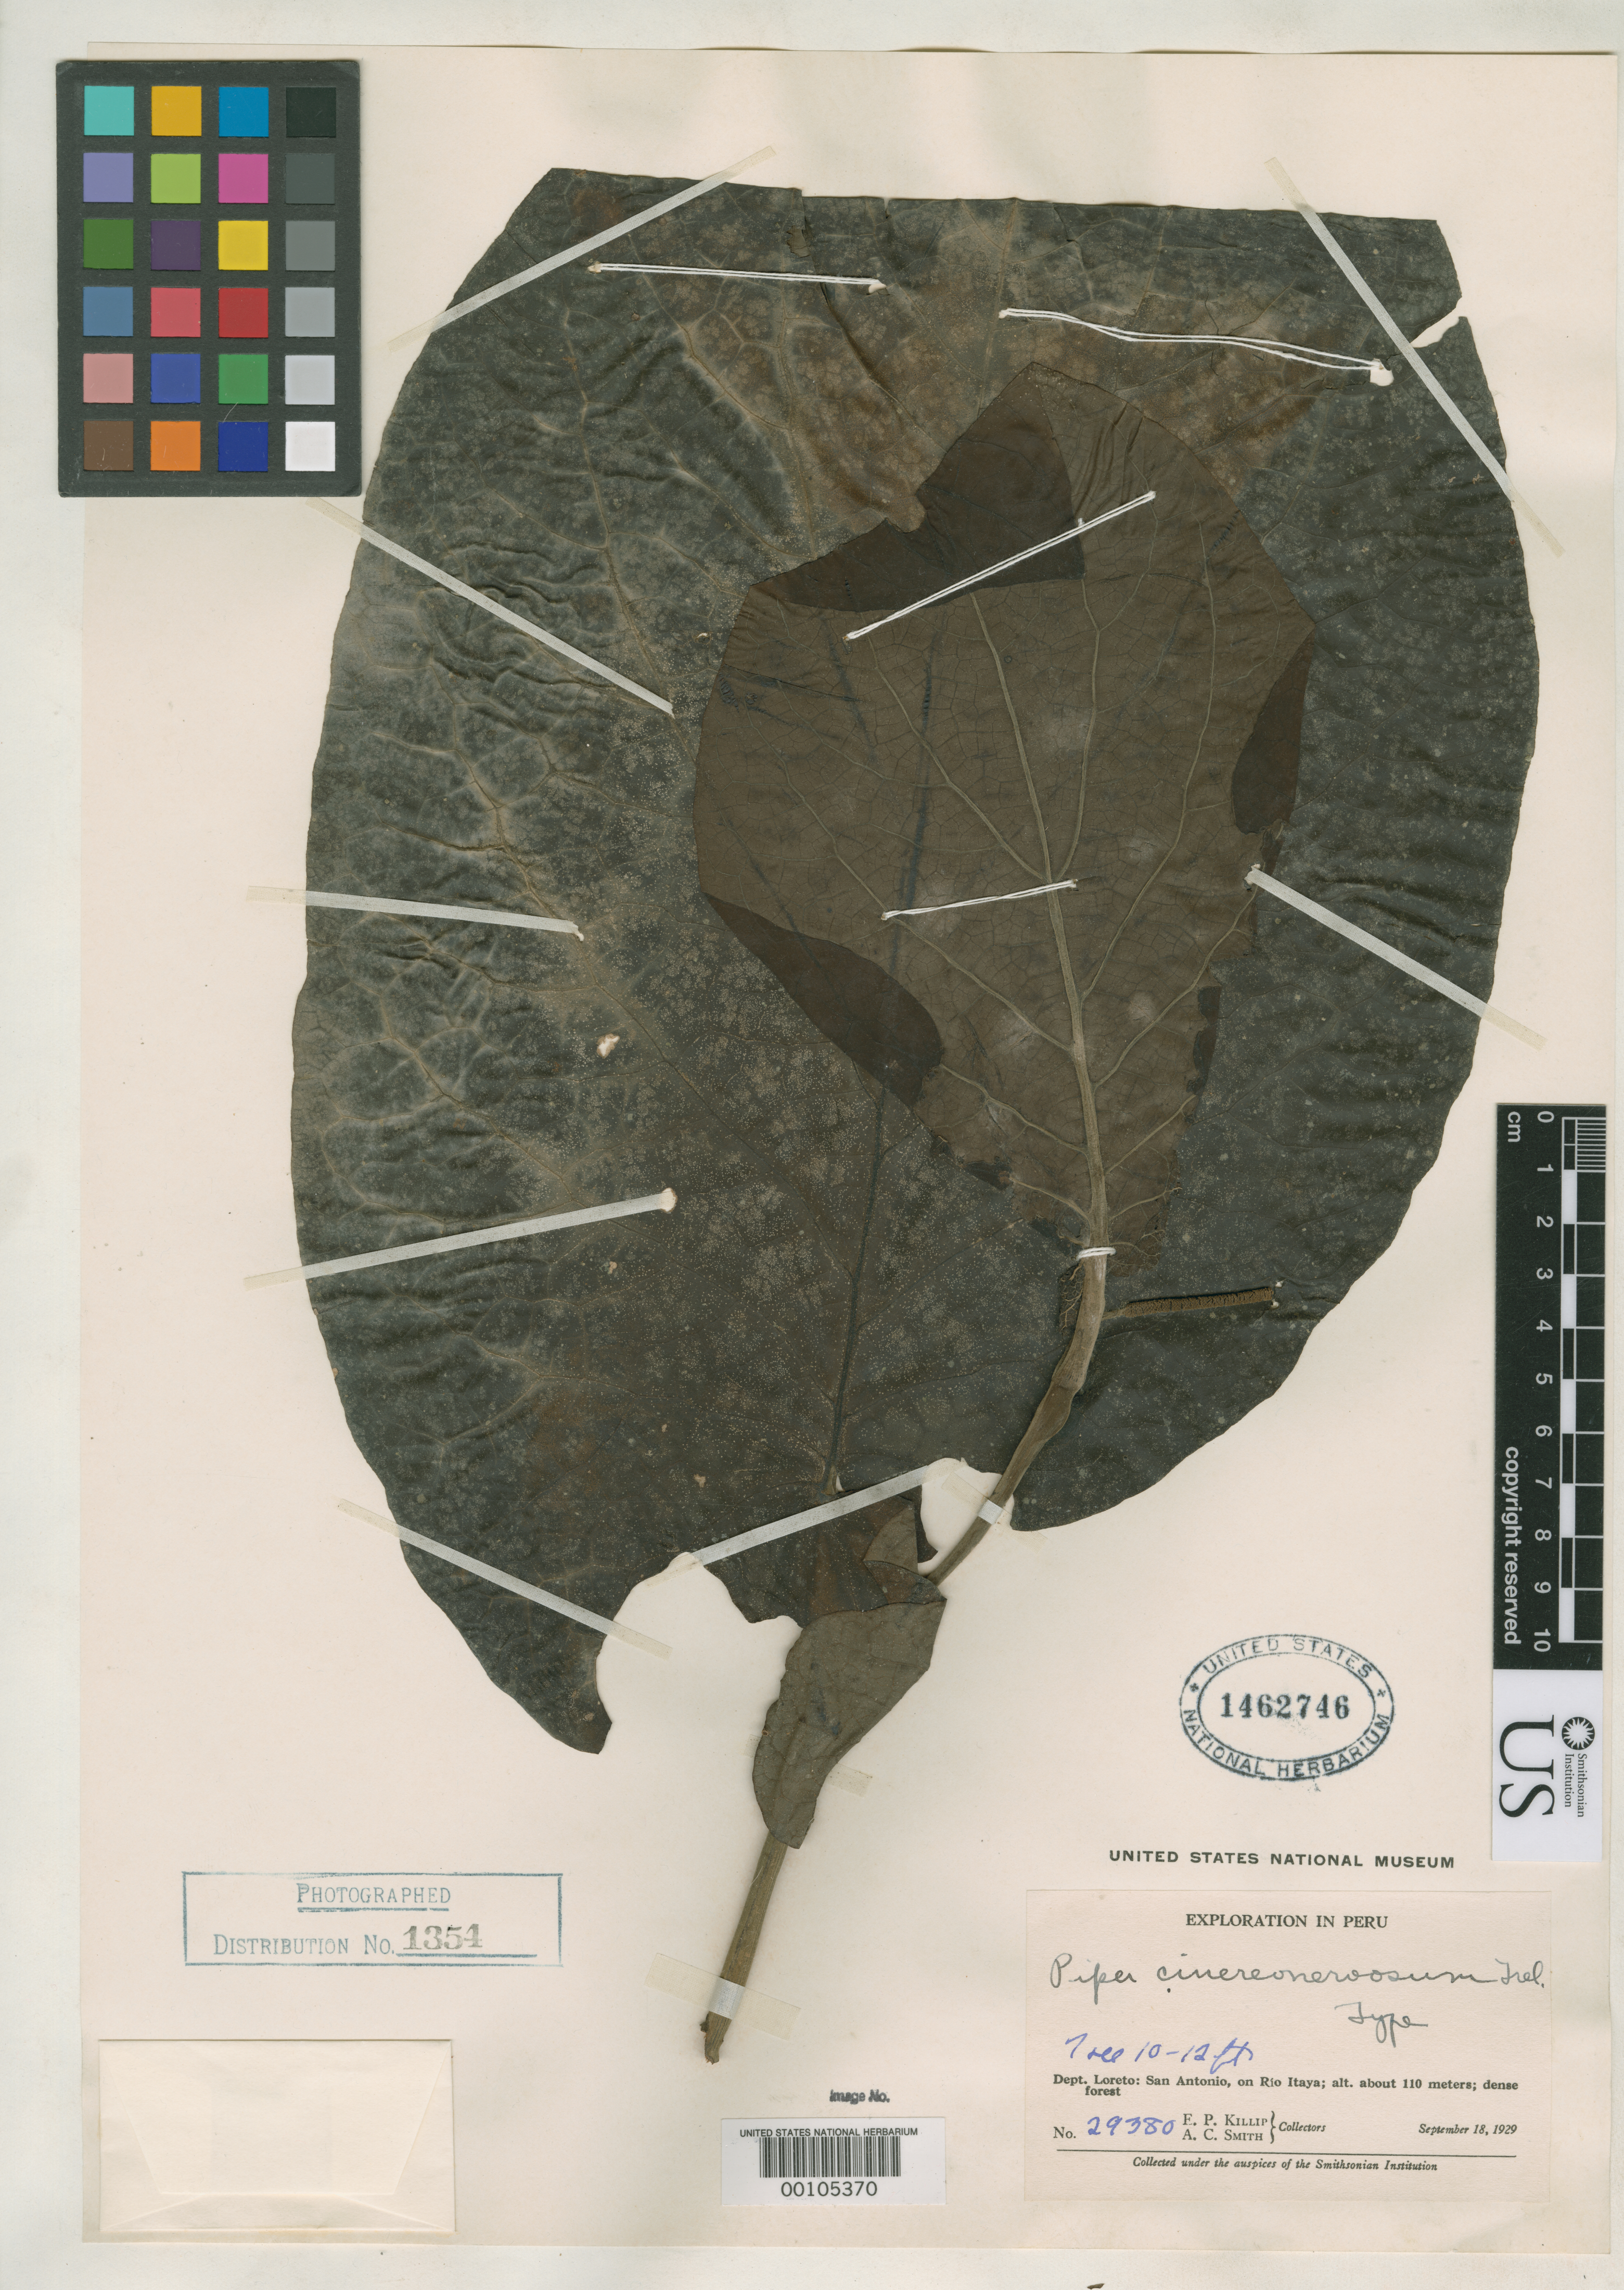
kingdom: Plantae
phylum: Tracheophyta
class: Magnoliopsida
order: Piperales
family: Piperaceae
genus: Piper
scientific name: Piper cinereonervosum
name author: Trel. in J.F. Macbr.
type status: Holotype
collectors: E. P. Killip & A. C. Smith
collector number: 29380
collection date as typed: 18 Sep 1929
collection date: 1929-09-18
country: Peru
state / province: Loreto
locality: San Antonio, Rio Itaya.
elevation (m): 110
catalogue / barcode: US 1462746